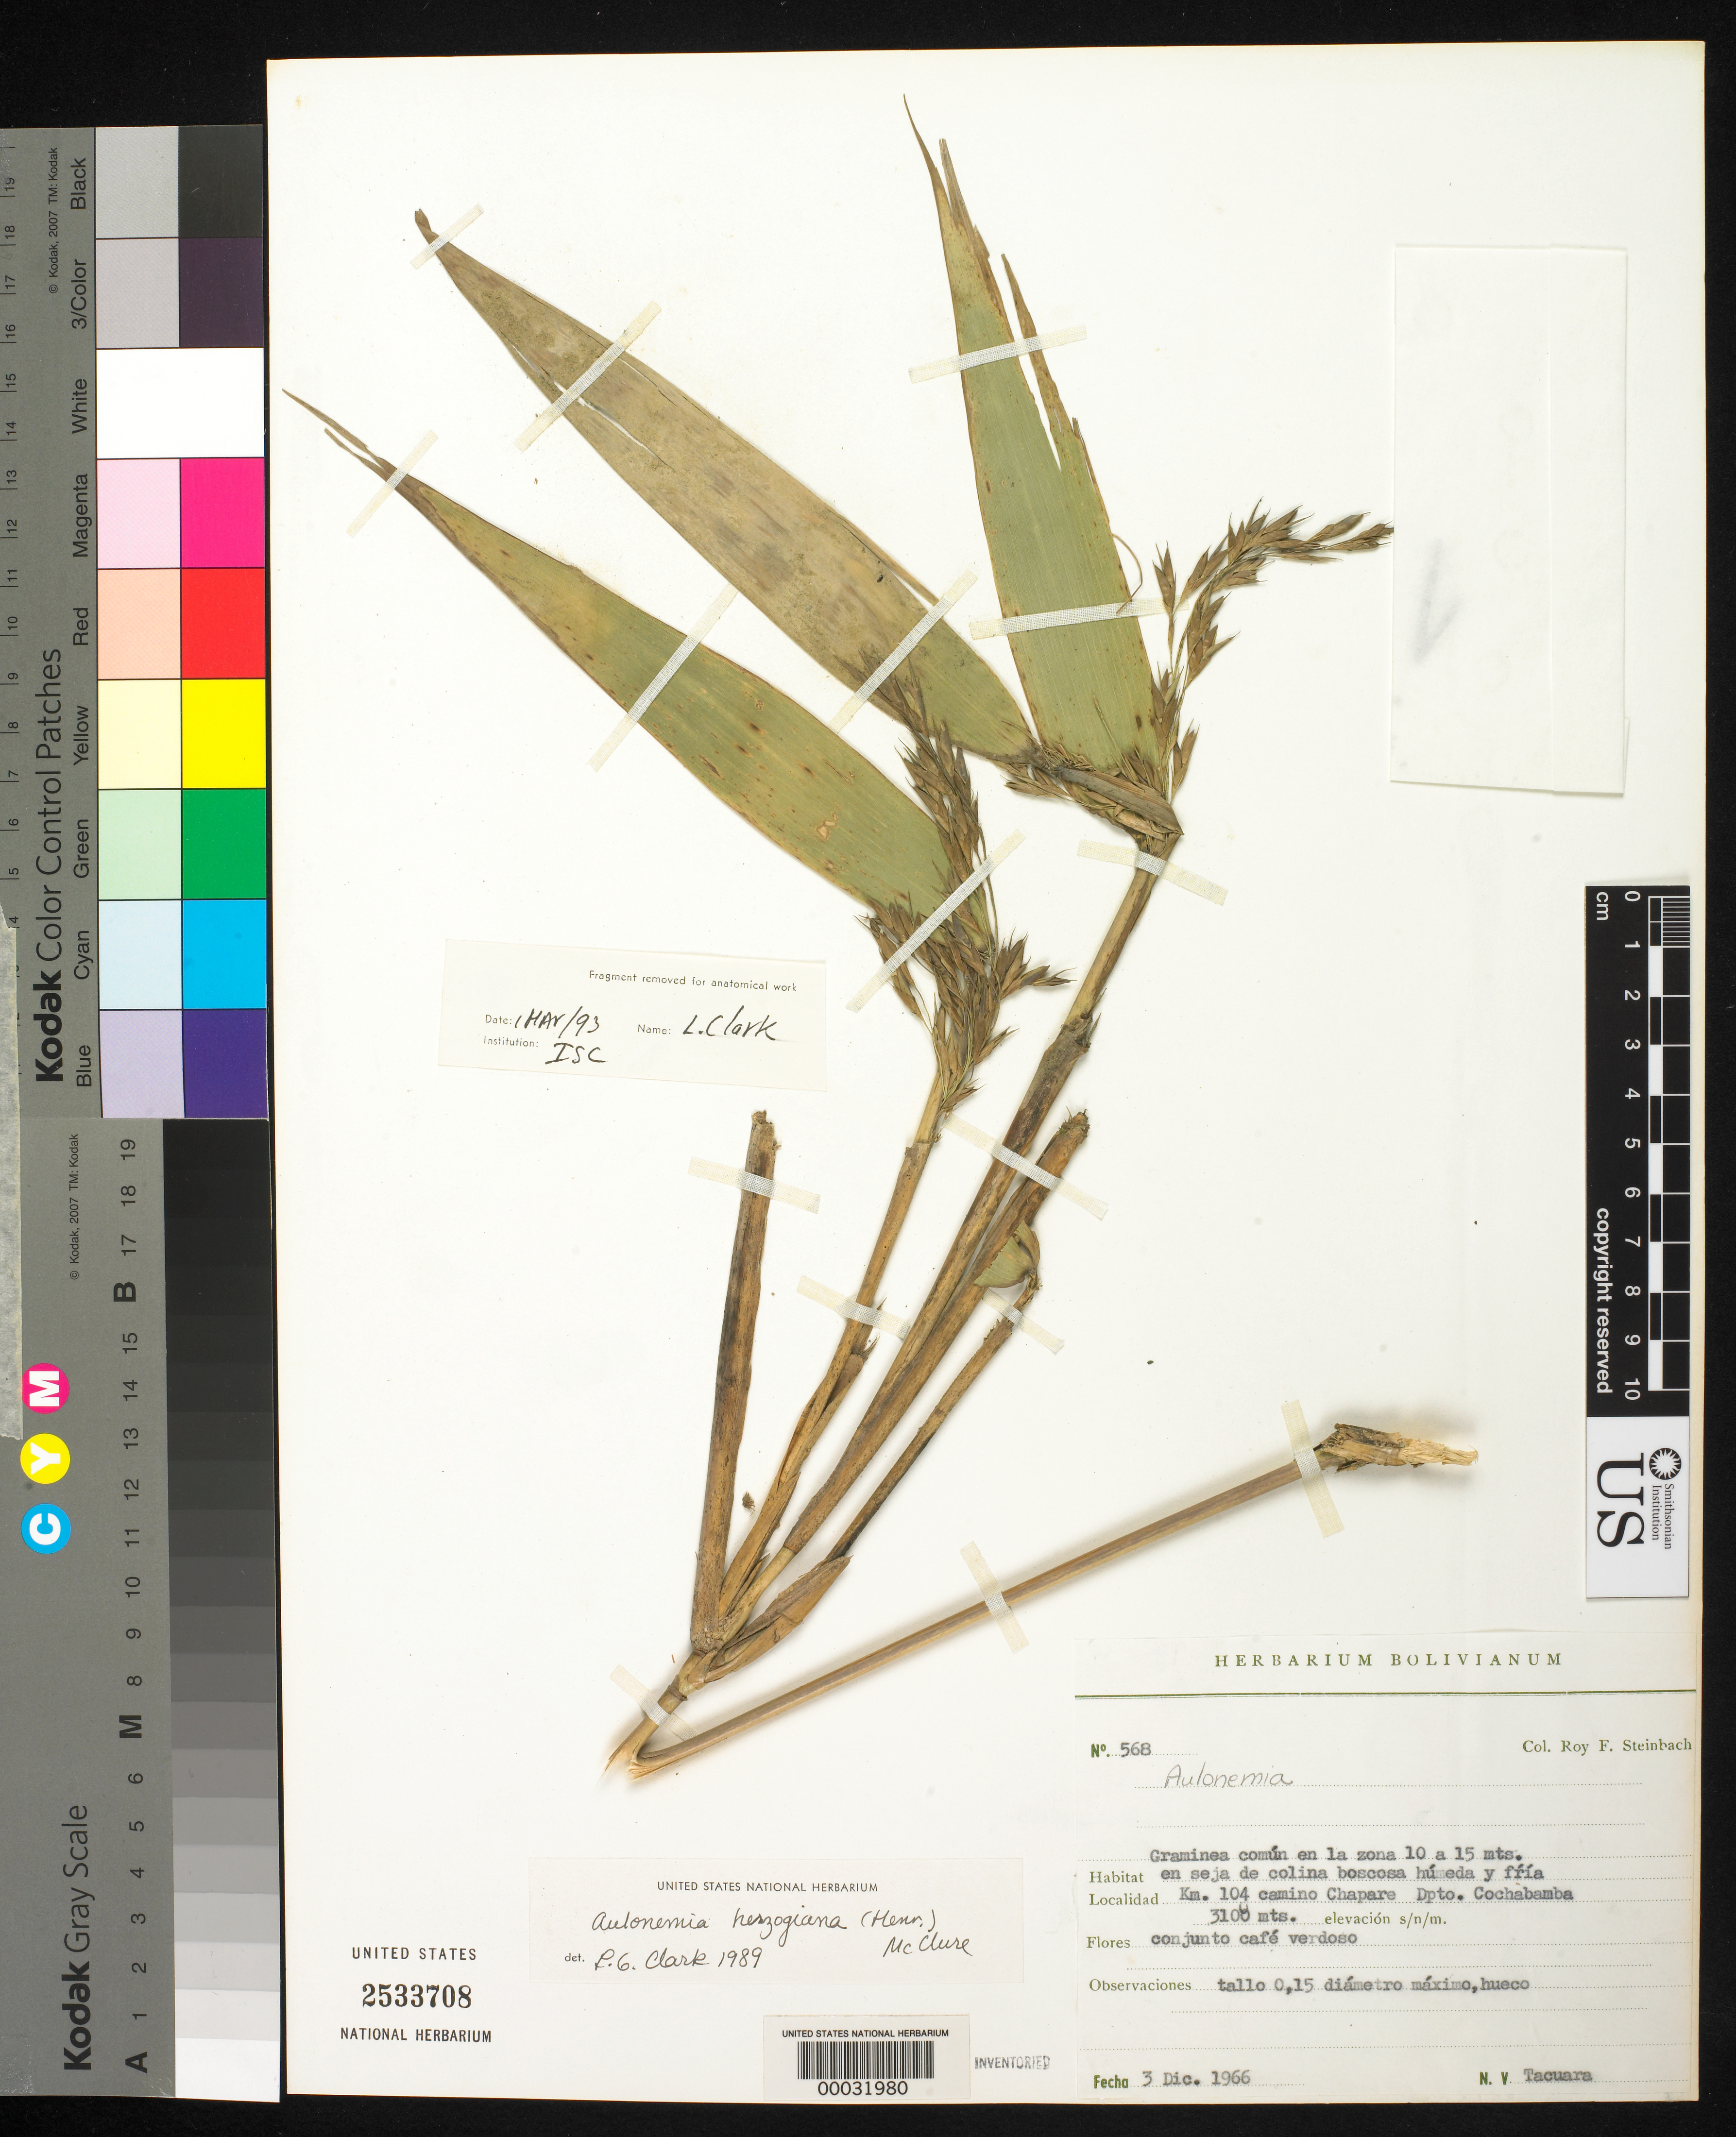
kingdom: Plantae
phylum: Tracheophyta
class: Liliopsida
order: Poales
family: Poaceae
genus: Aulonemia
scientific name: Aulonemia herzogiana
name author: (Henr.) McClure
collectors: R. F. Steinbach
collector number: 568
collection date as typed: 03 Dec 1966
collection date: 1966-12-03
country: Bolivia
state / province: Cochabamba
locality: Chapare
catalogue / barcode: US 2533708